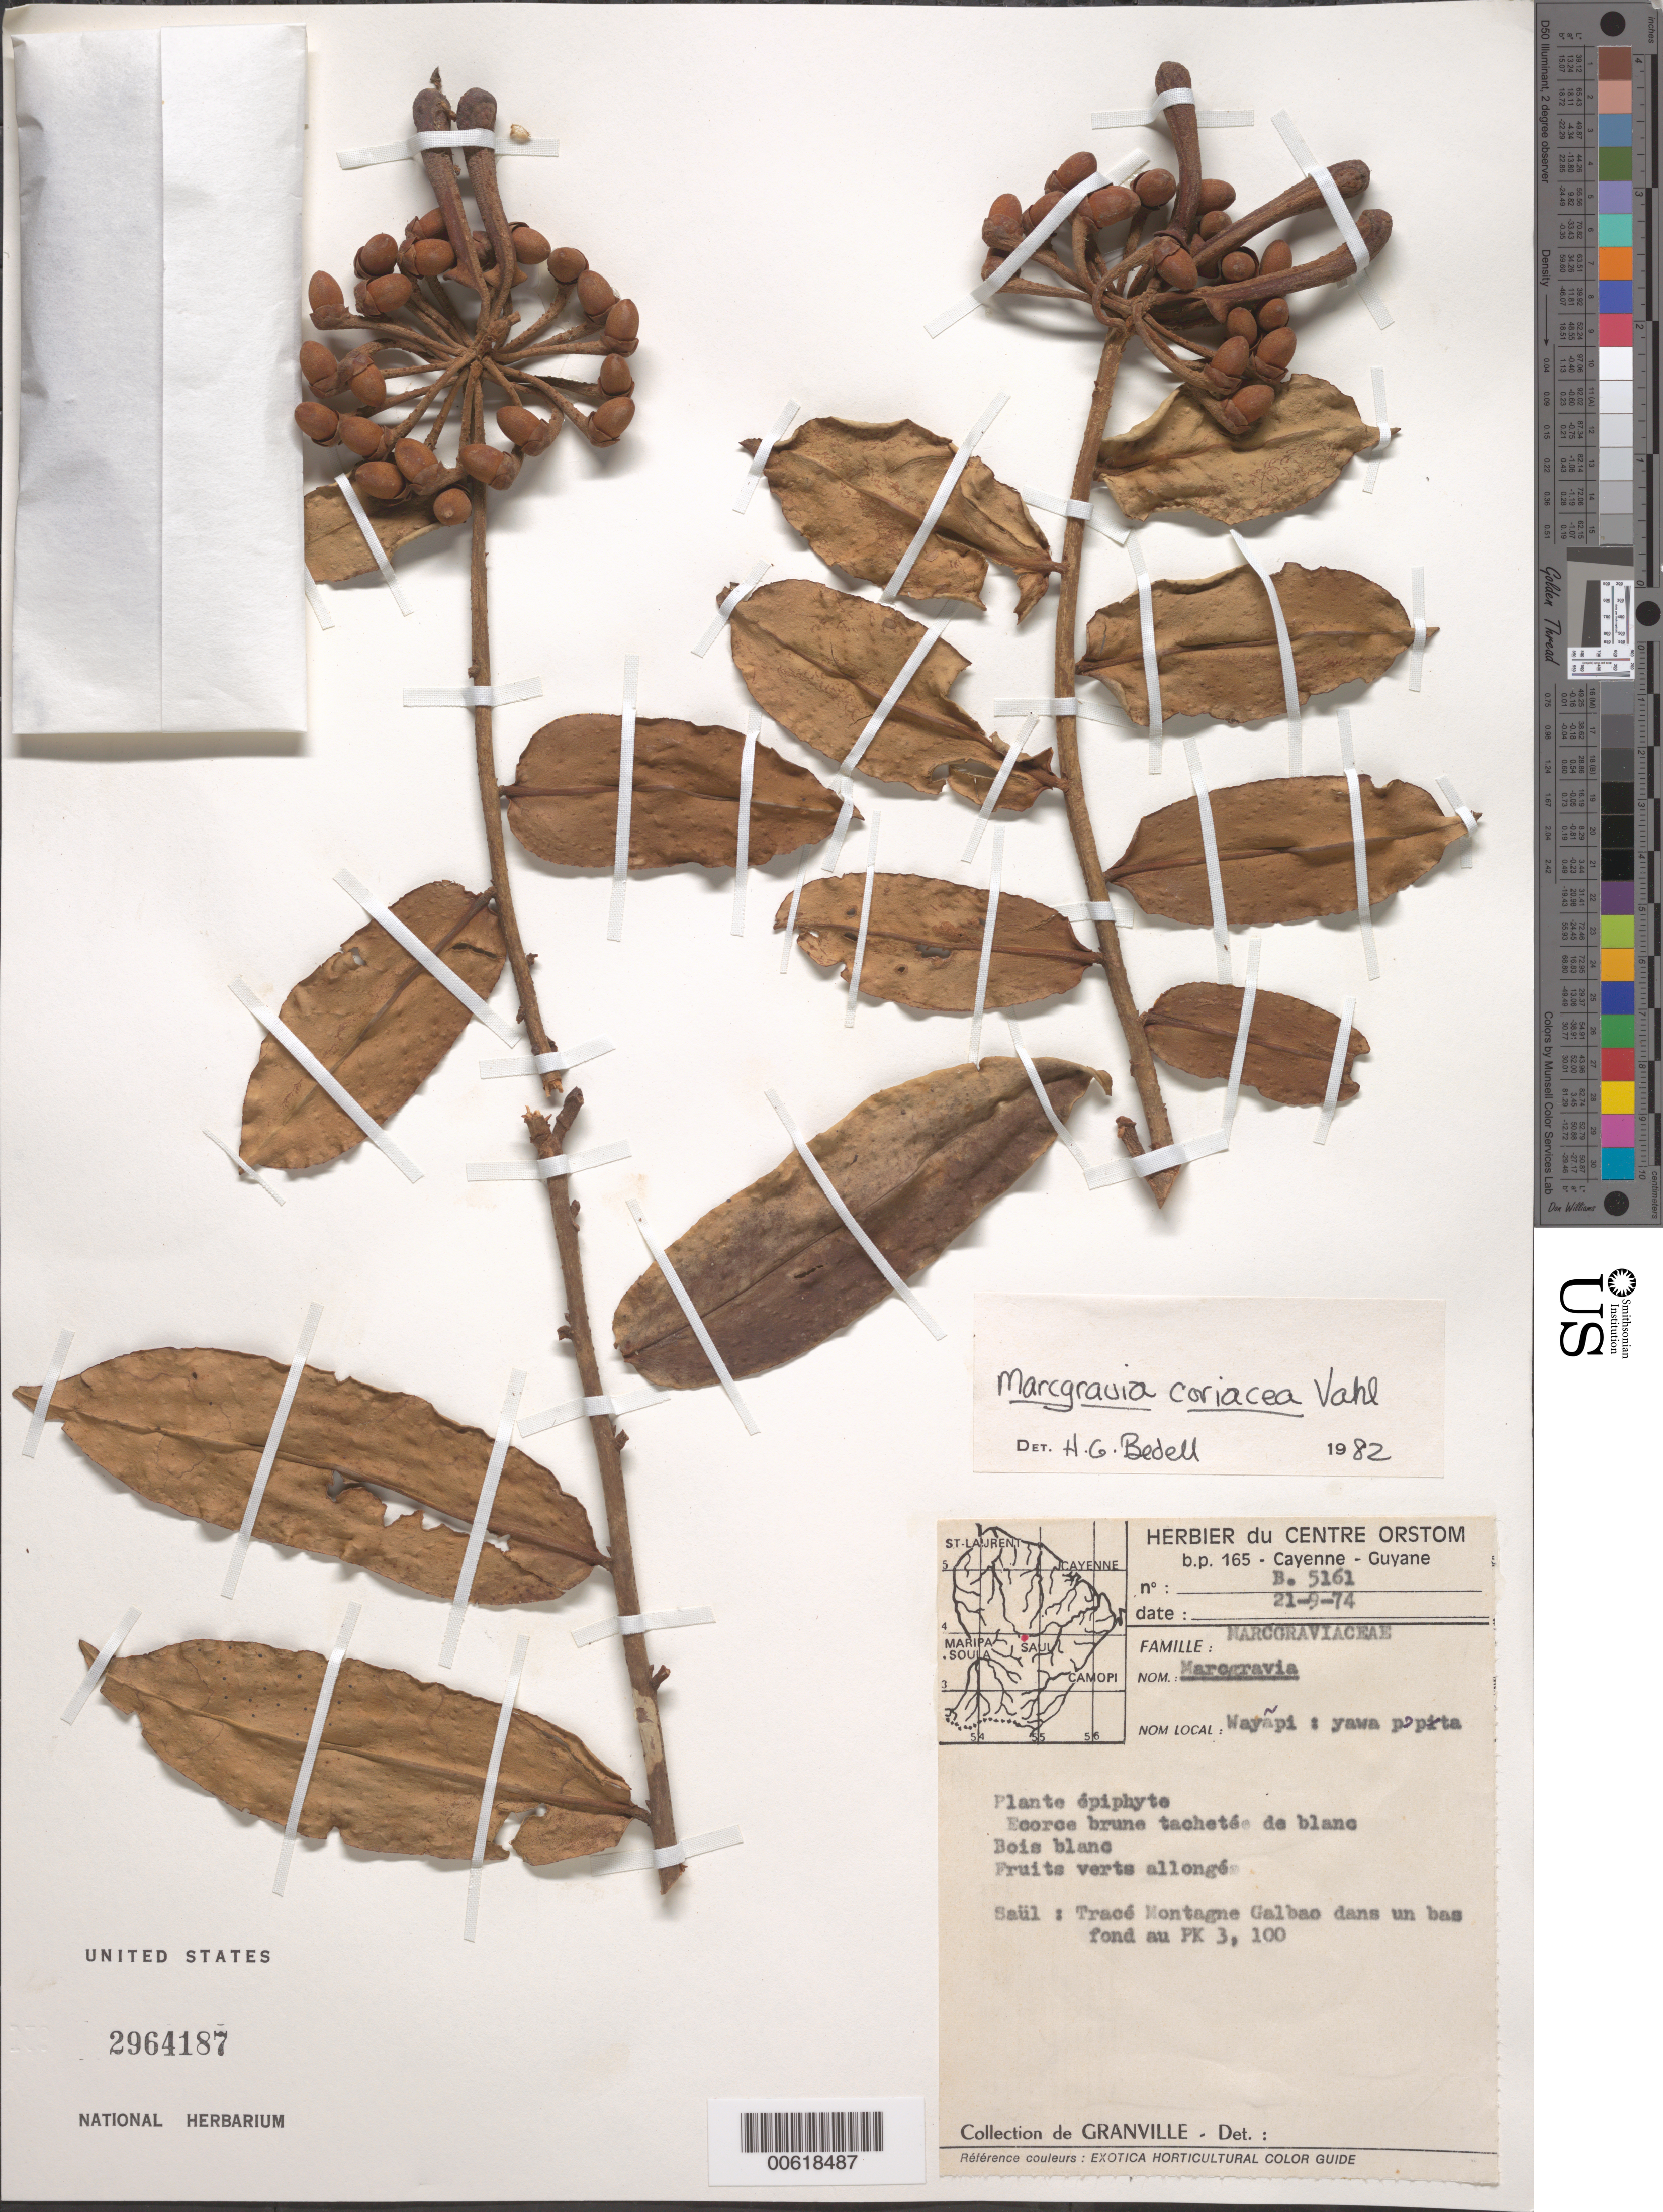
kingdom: Plantae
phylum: Tracheophyta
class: Magnoliopsida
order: Ericales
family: Marcgraviaceae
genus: Marcgravia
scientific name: Marcgravia coriacea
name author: Vahl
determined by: Bedell, H. G.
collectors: J.-J. de Granville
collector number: B 5161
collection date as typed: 21-Sep-74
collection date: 1974-09-21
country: French Guiana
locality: Saül, Trace montagne Galbao dans un bas fond au PK 3,100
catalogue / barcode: US 2964187